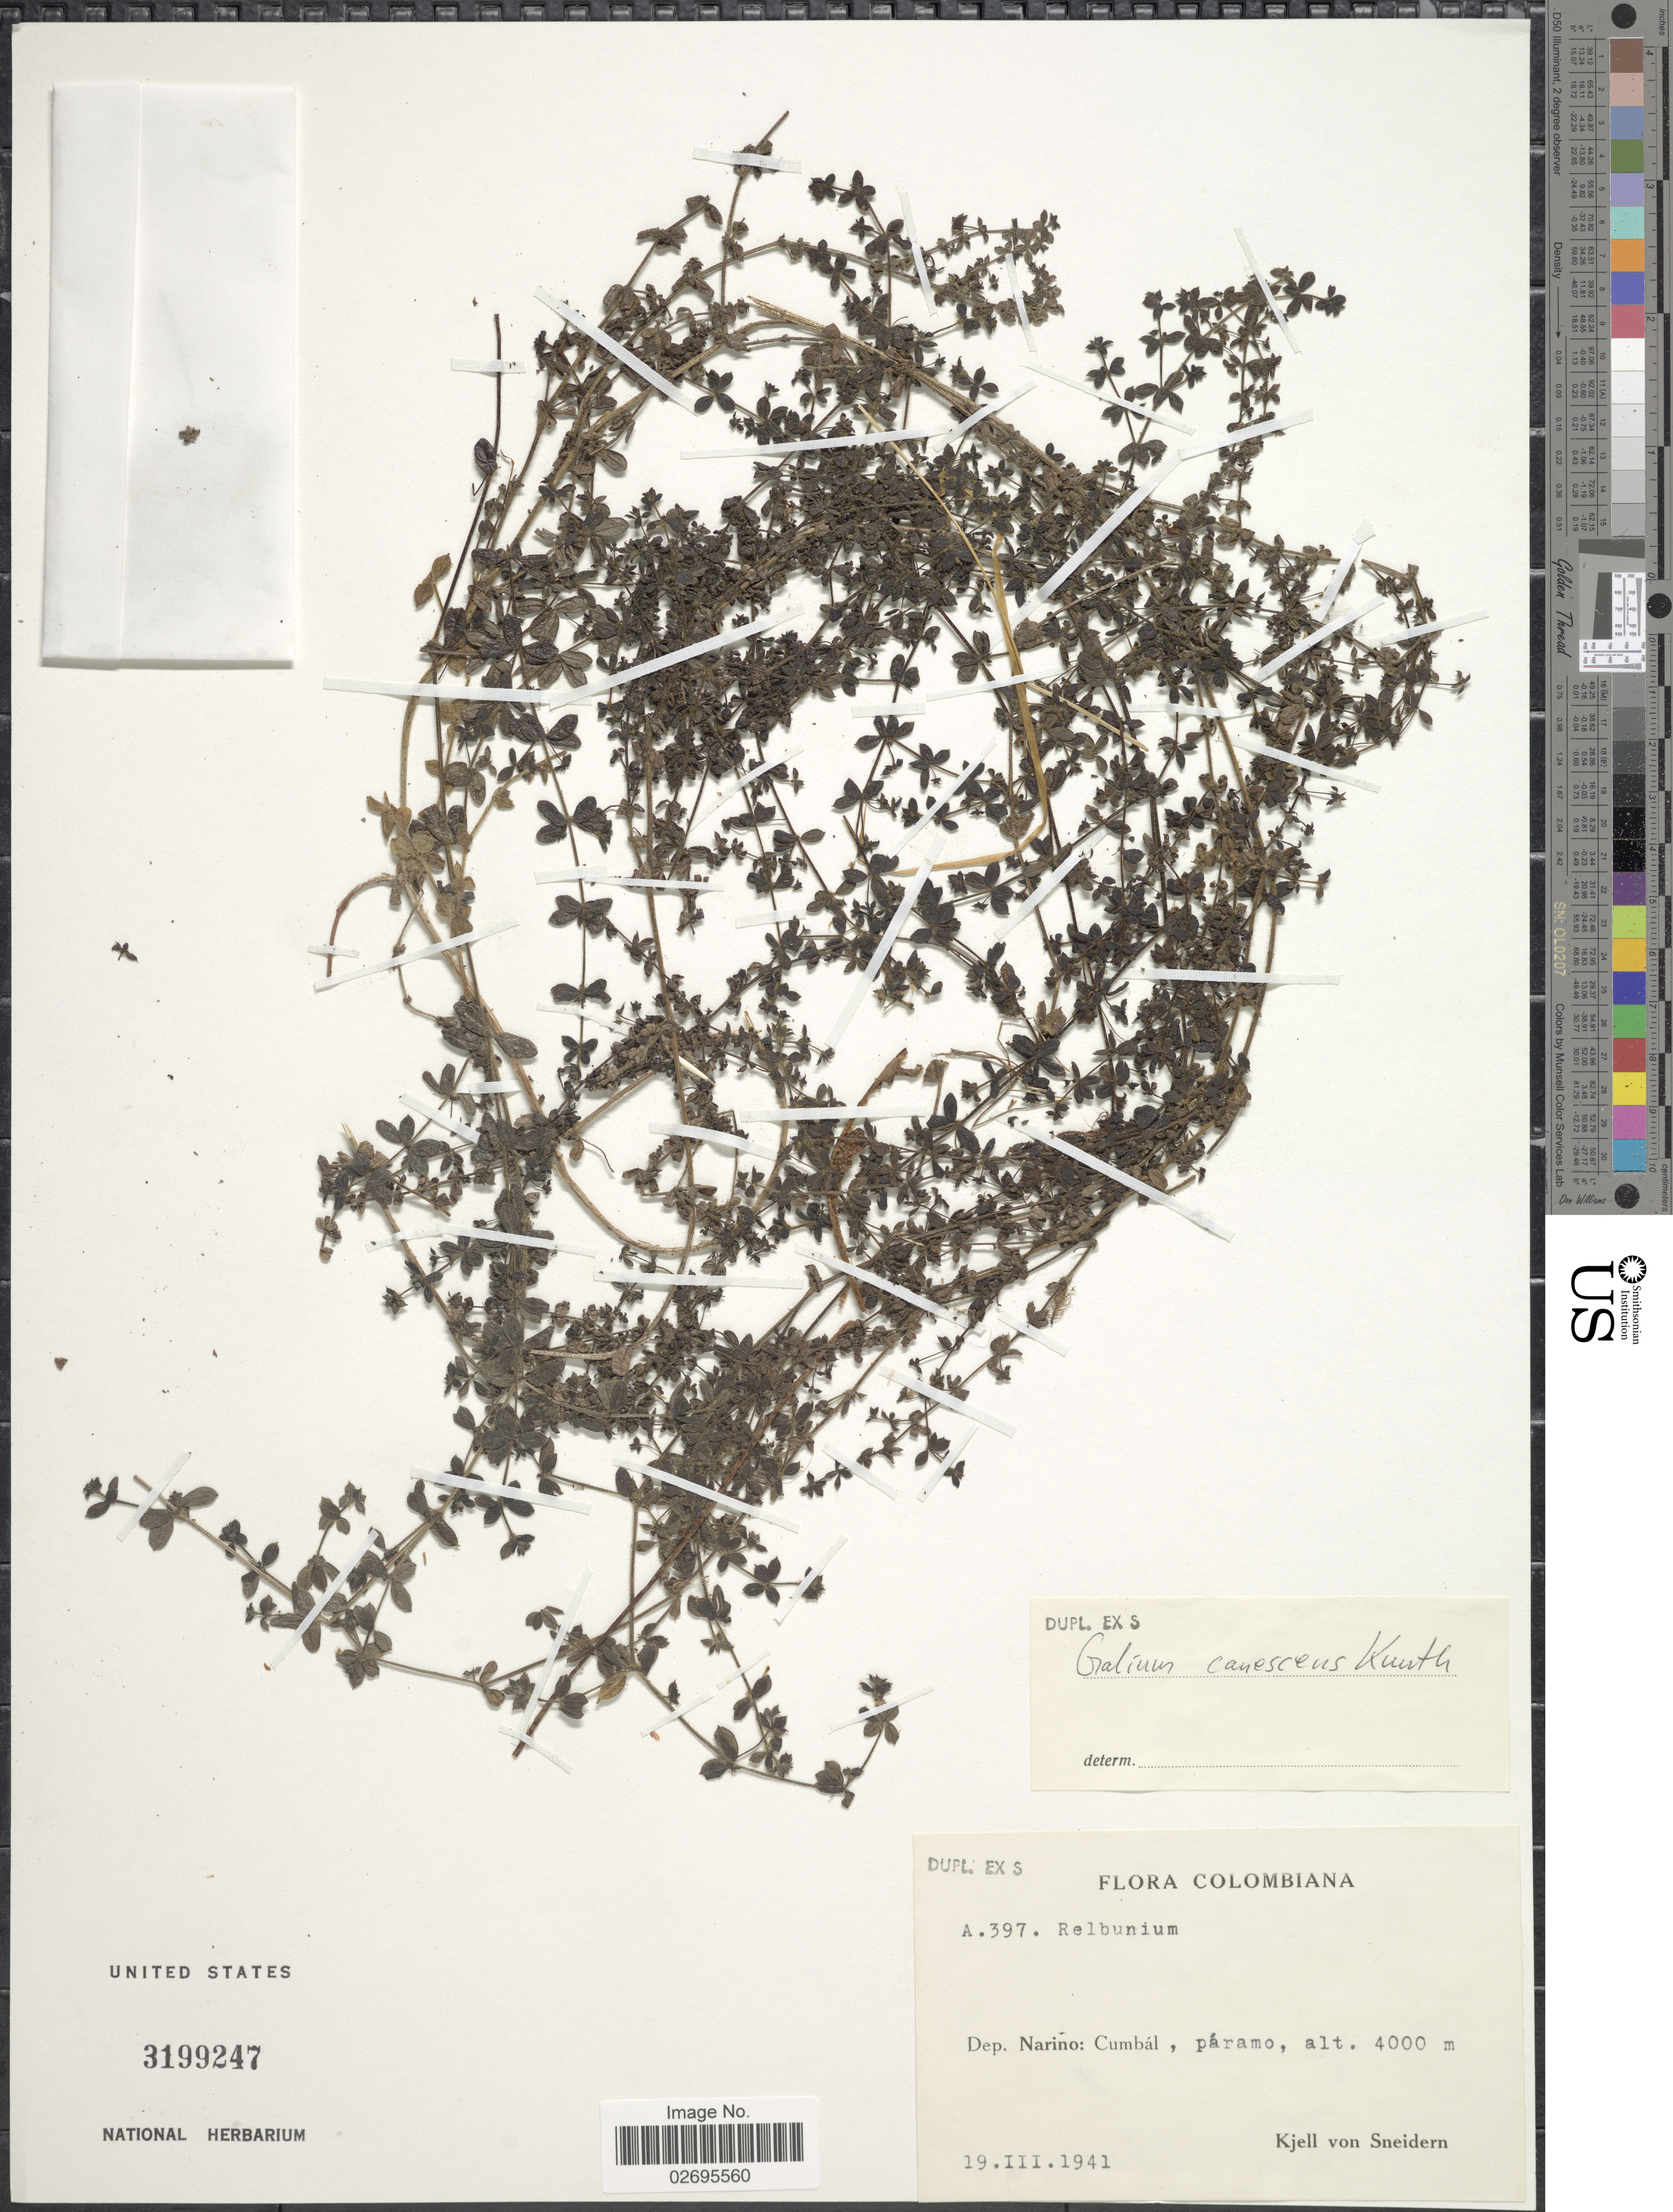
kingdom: Plantae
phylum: Tracheophyta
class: Magnoliopsida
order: Gentianales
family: Rubiaceae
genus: Galium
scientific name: Galium canescens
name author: Kunth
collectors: K. von Sneidern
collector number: A.397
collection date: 1941-03-19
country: Colombia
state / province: Nariño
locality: Dep. Nariño: Cumbál, páramo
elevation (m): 4000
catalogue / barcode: US 3199247